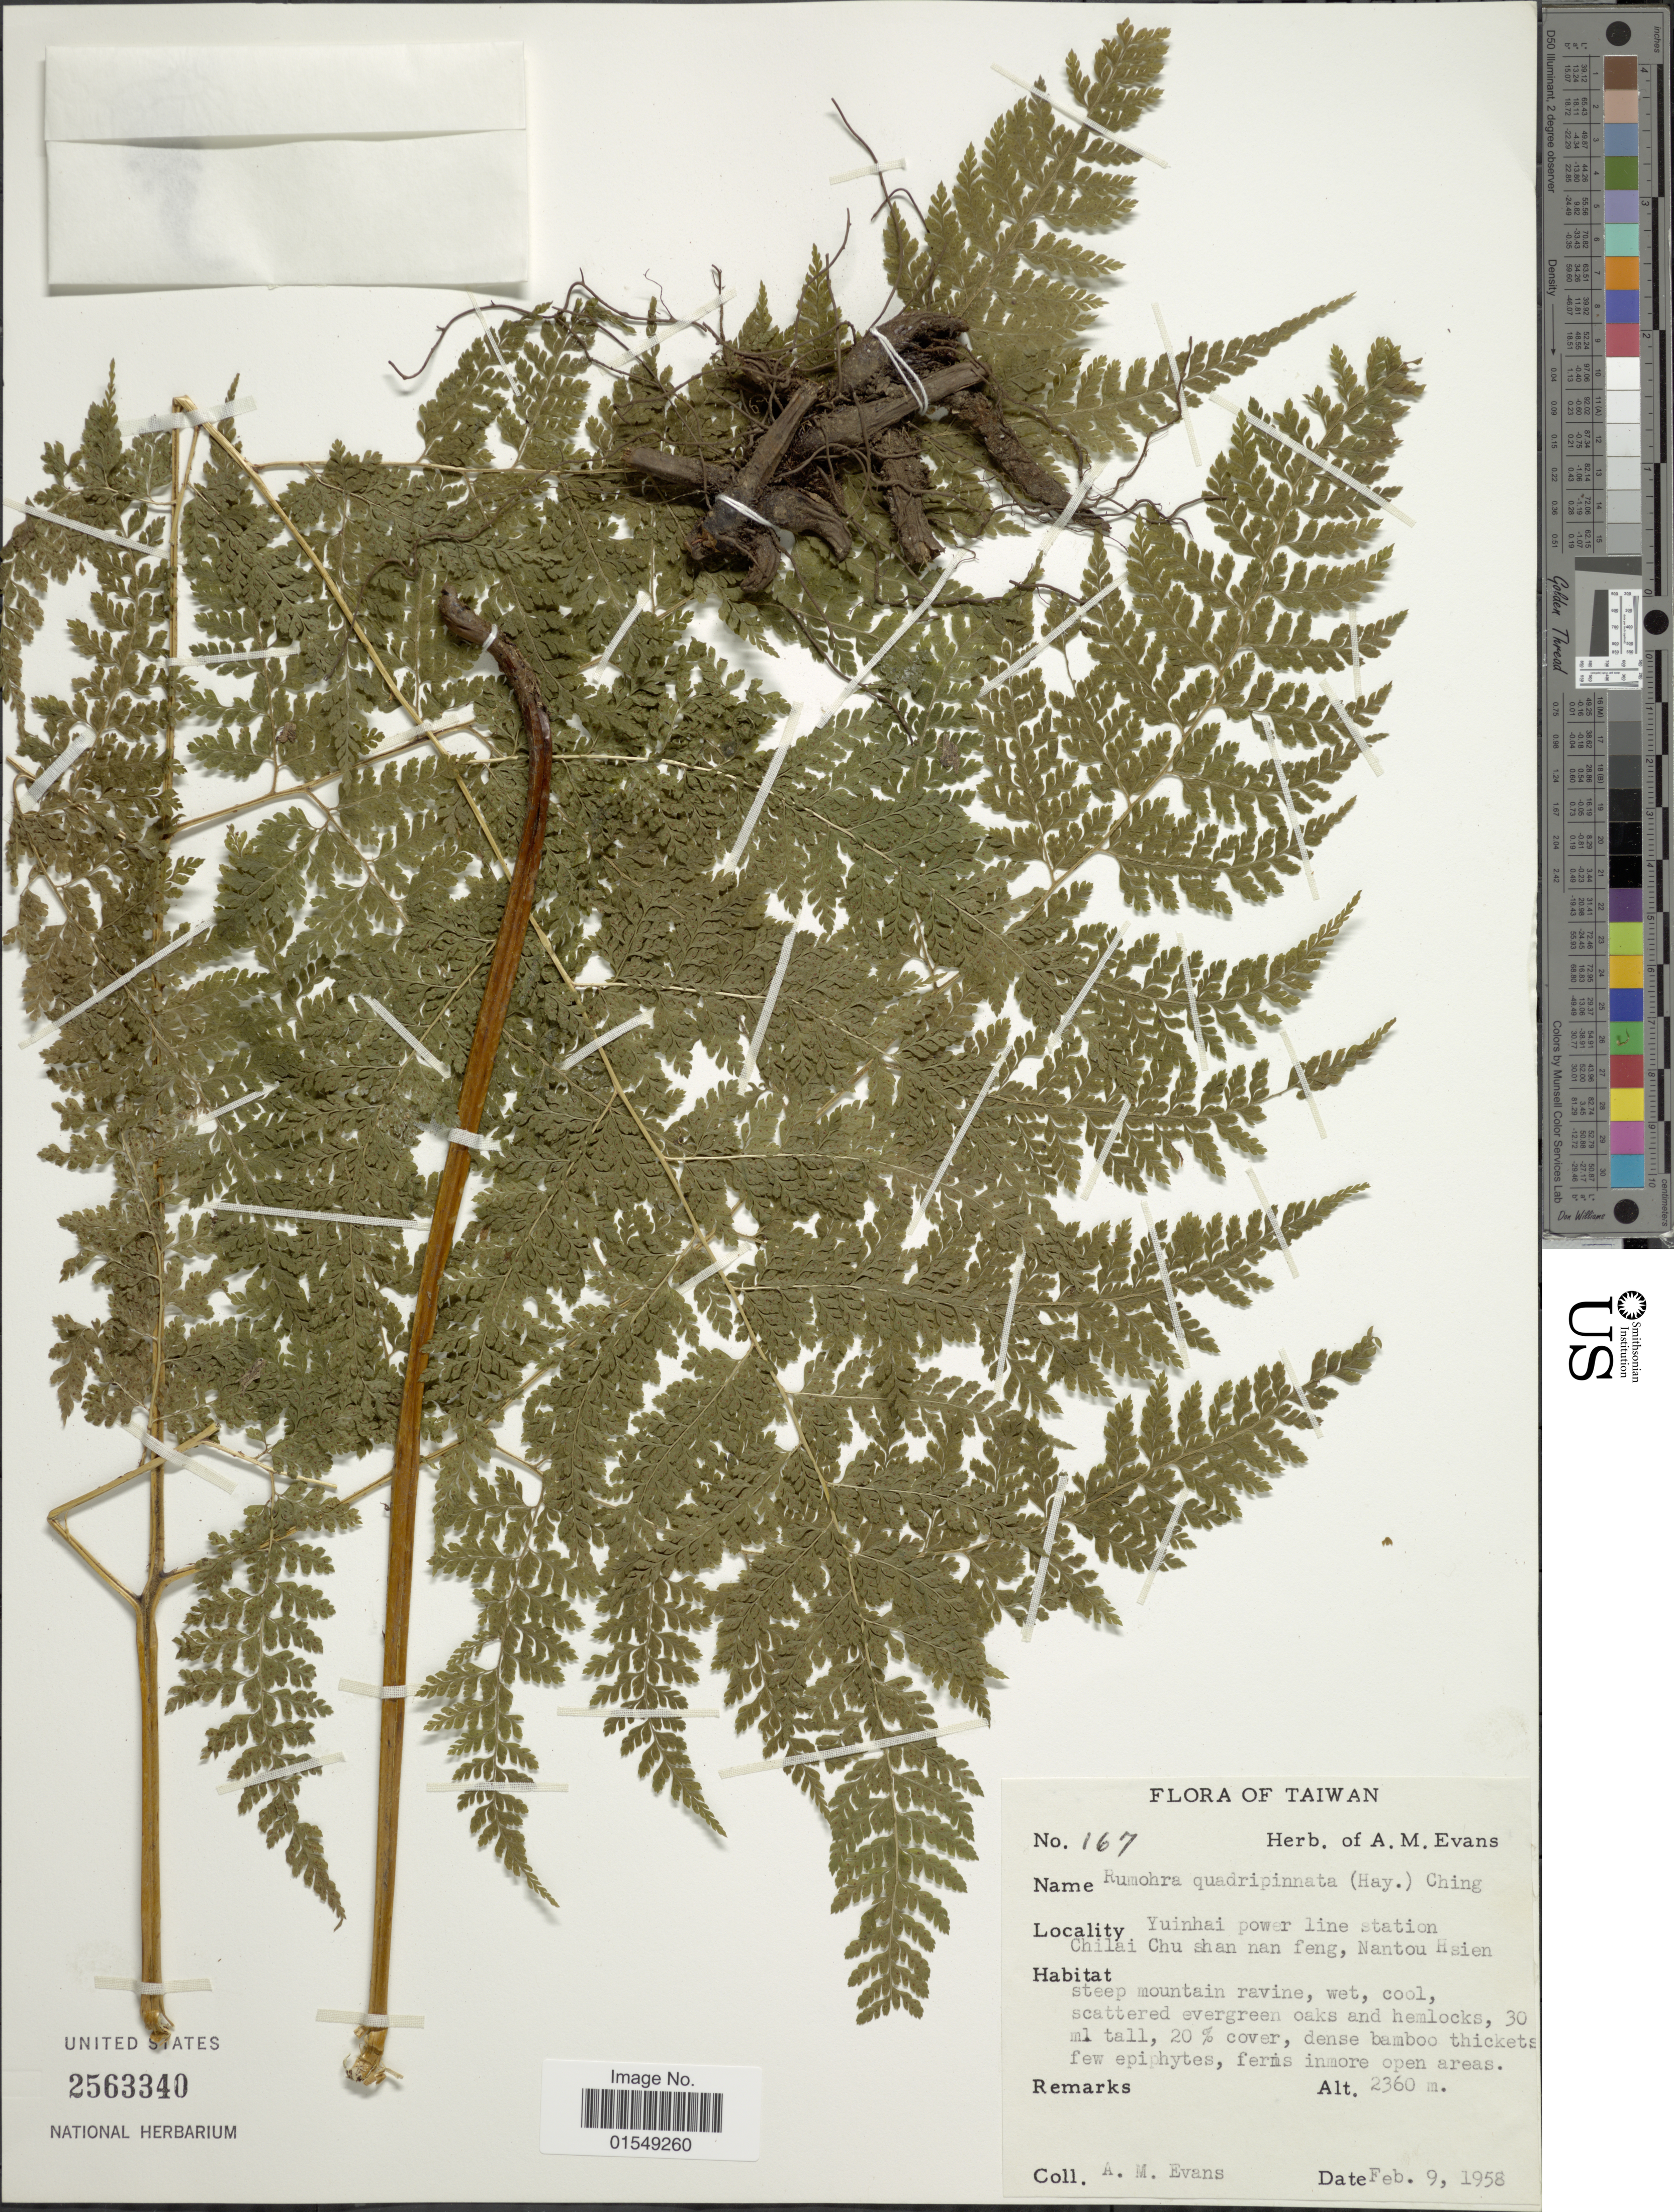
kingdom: Plantae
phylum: Tracheophyta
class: Polypodiopsida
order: Polypodiales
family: Dryopteridaceae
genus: Arachniodes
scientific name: Arachniodes quadripinnata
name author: (Hayata) Seriz.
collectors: A. M. Evans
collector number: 167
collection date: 1958-02-09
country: Taiwan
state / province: Nantou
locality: Yuinhai power line station Chilai Chu shan nan feng, Nantou Hsien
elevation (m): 2360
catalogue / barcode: US 2563340